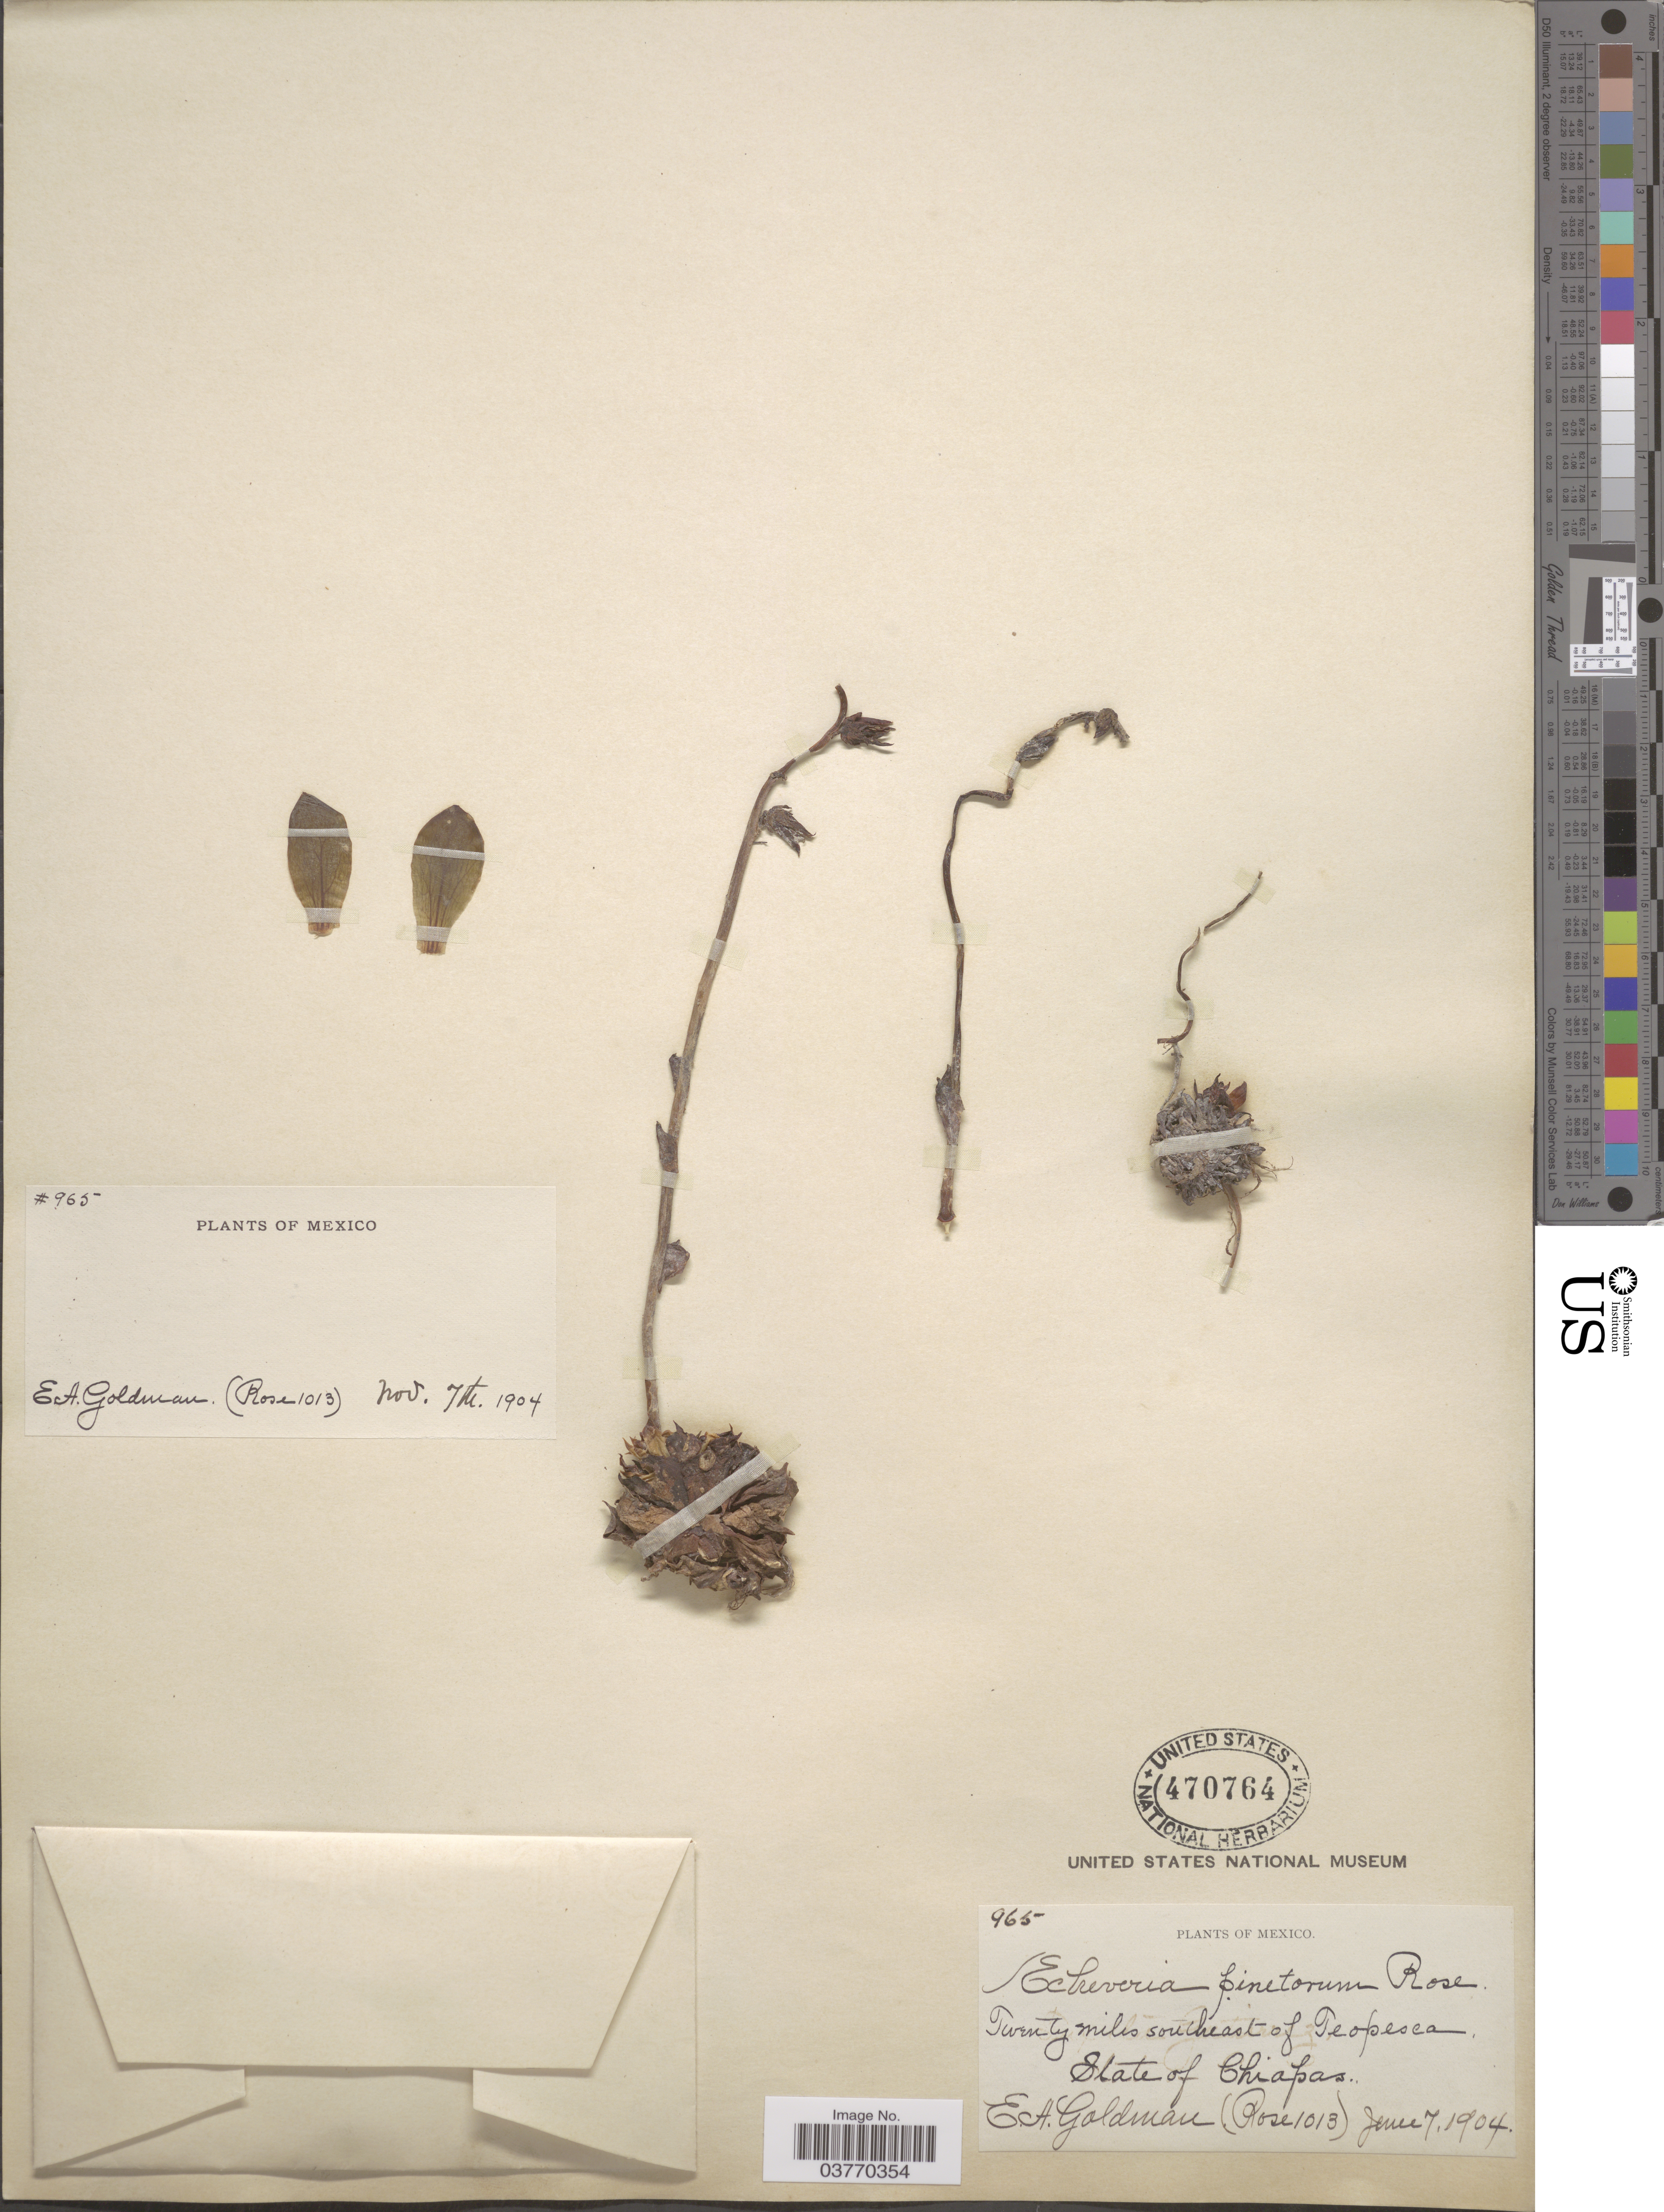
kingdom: Plantae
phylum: Tracheophyta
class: Magnoliopsida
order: Saxifragales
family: Crassulaceae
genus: Echeveria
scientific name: Echeveria pinetorum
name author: Rose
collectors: E. A. Goldman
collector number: Rose1013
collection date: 1904-06-07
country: Mexico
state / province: Chiapas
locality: Twenty miles southeast of Teopesea.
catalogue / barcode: US 470764